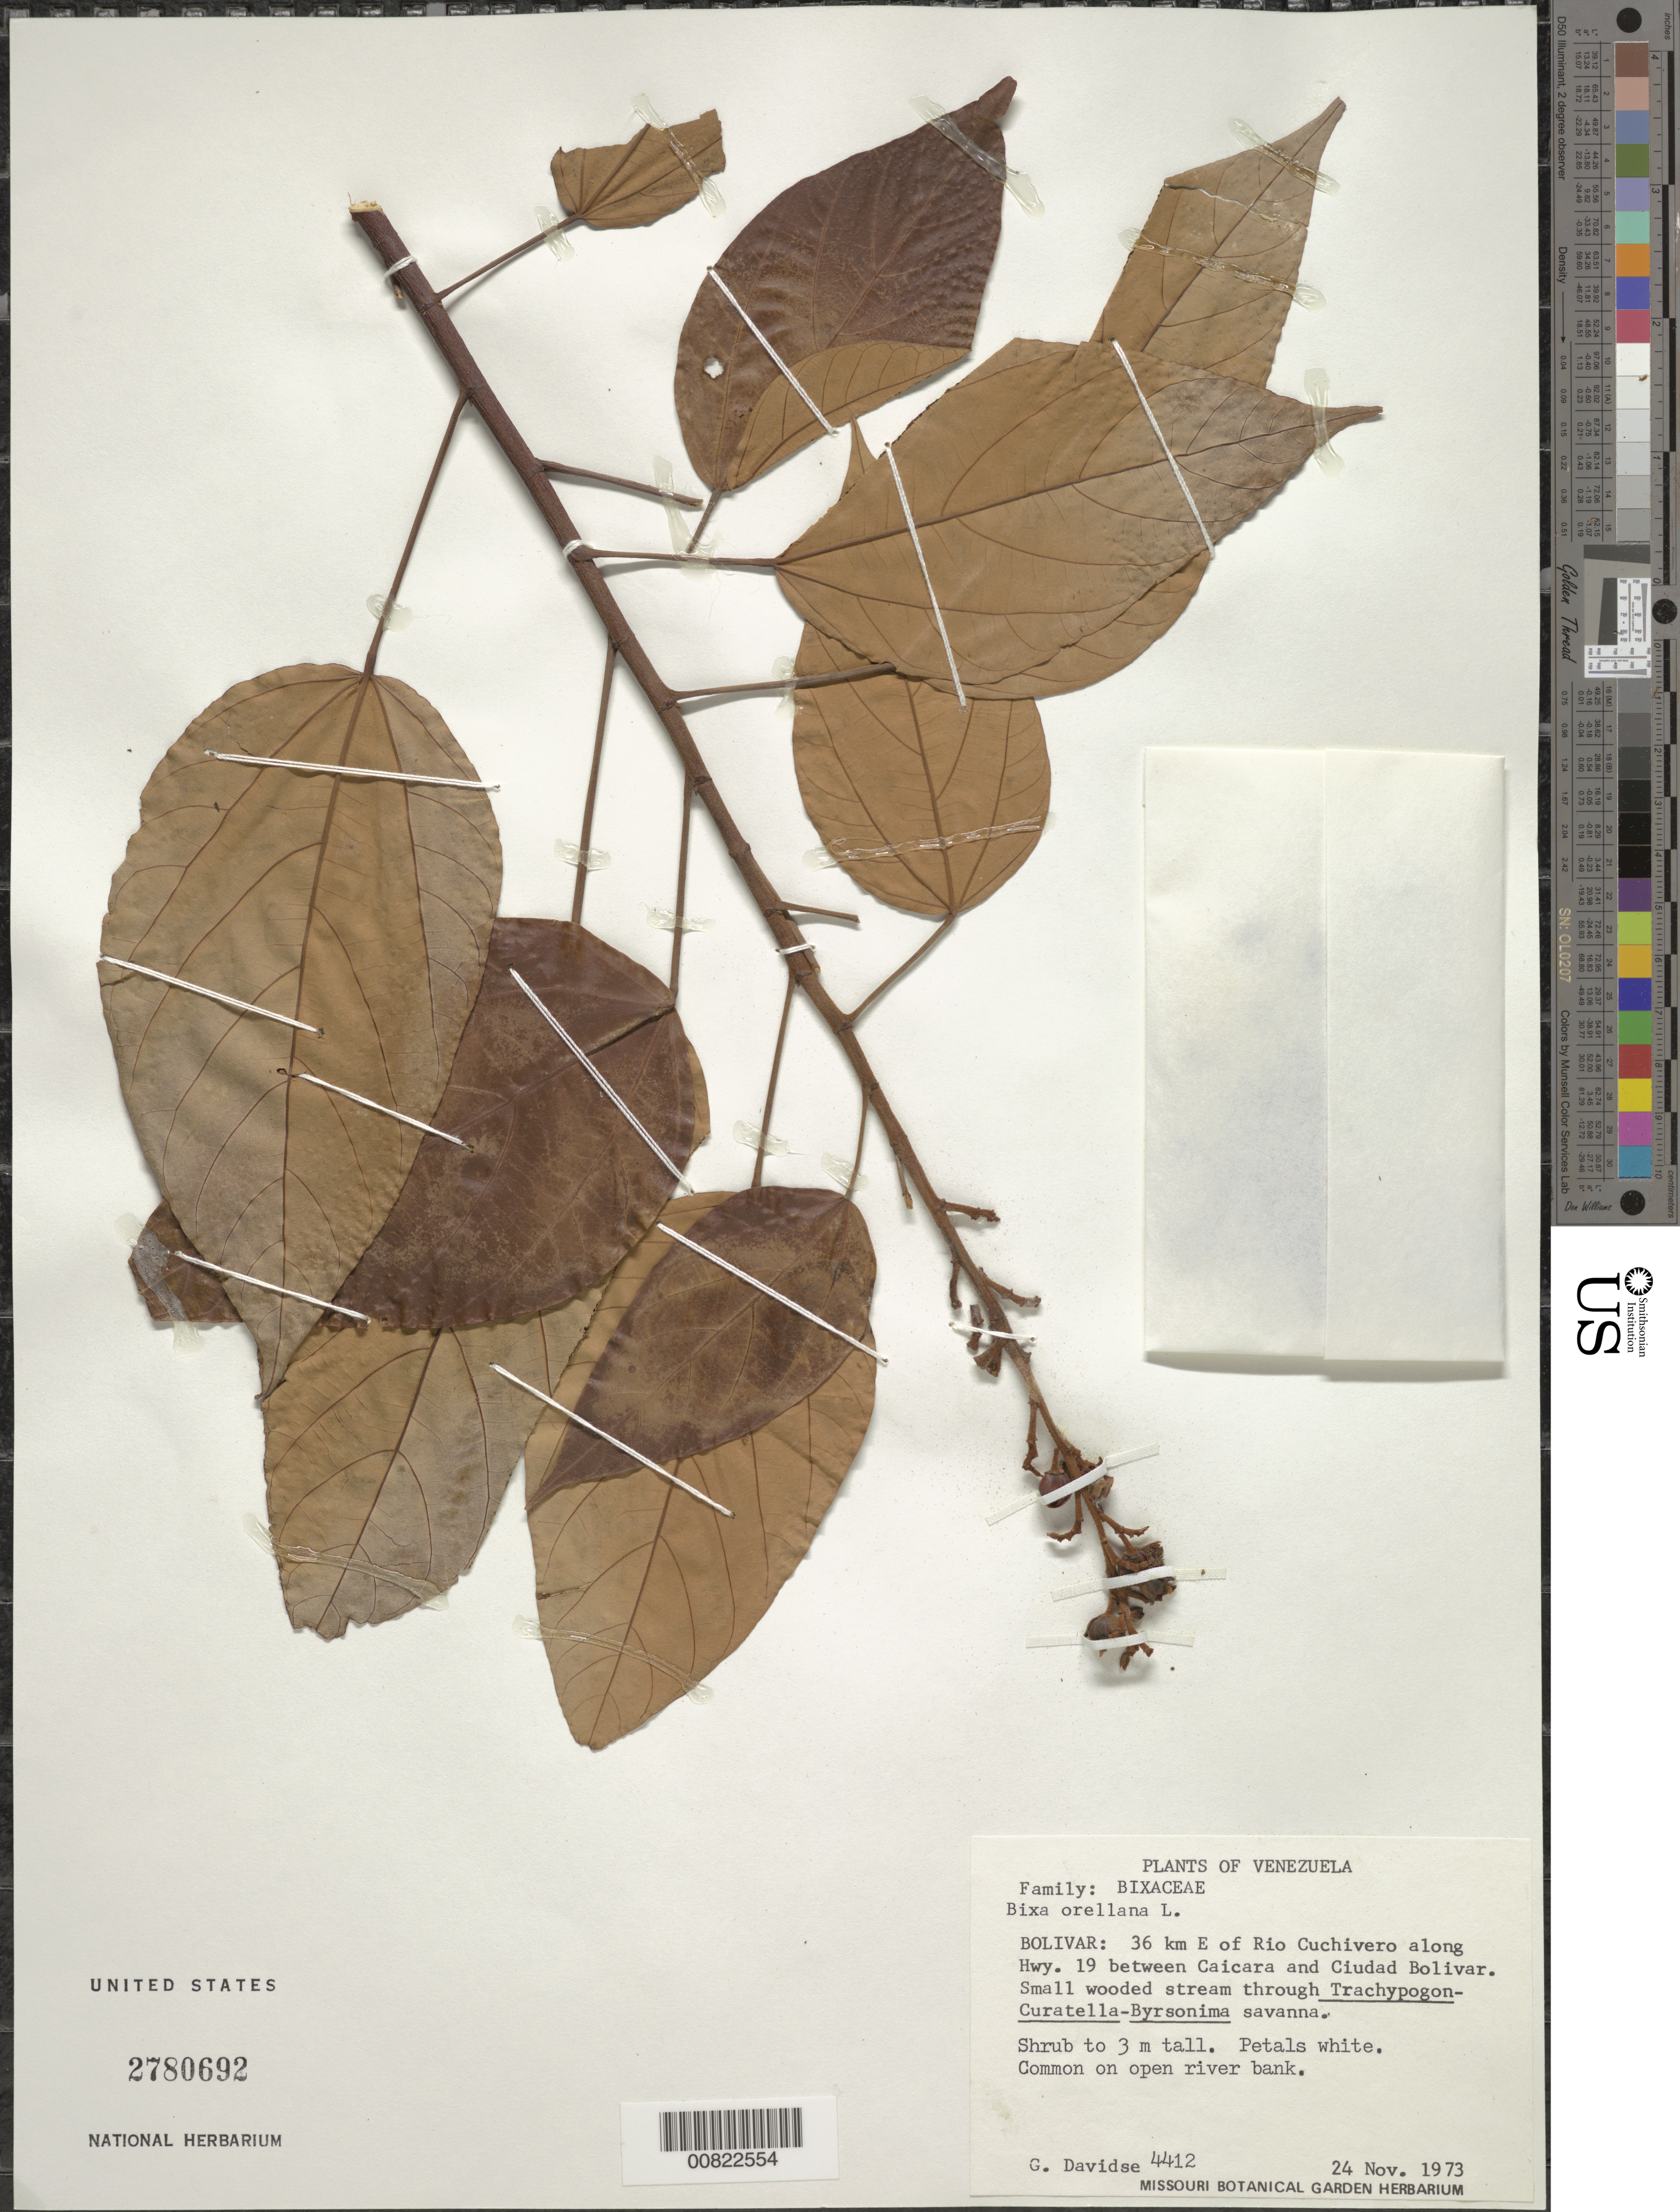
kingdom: Plantae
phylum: Tracheophyta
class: Magnoliopsida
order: Malvales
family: Bixaceae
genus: Bixa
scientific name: Bixa orellana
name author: L.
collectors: G. Davidse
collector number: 4412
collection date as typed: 24-Nov-73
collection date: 1973-11-24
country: Venezuela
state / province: Bolívar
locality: Rio Cuchivero, 36 km E of; along Hwy 19 between Caicara and Ciudad Bolívar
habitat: Open river bank. Small wooded stream through Trachypogon-Curatella-Byrsonima savanna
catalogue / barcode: US 2780692